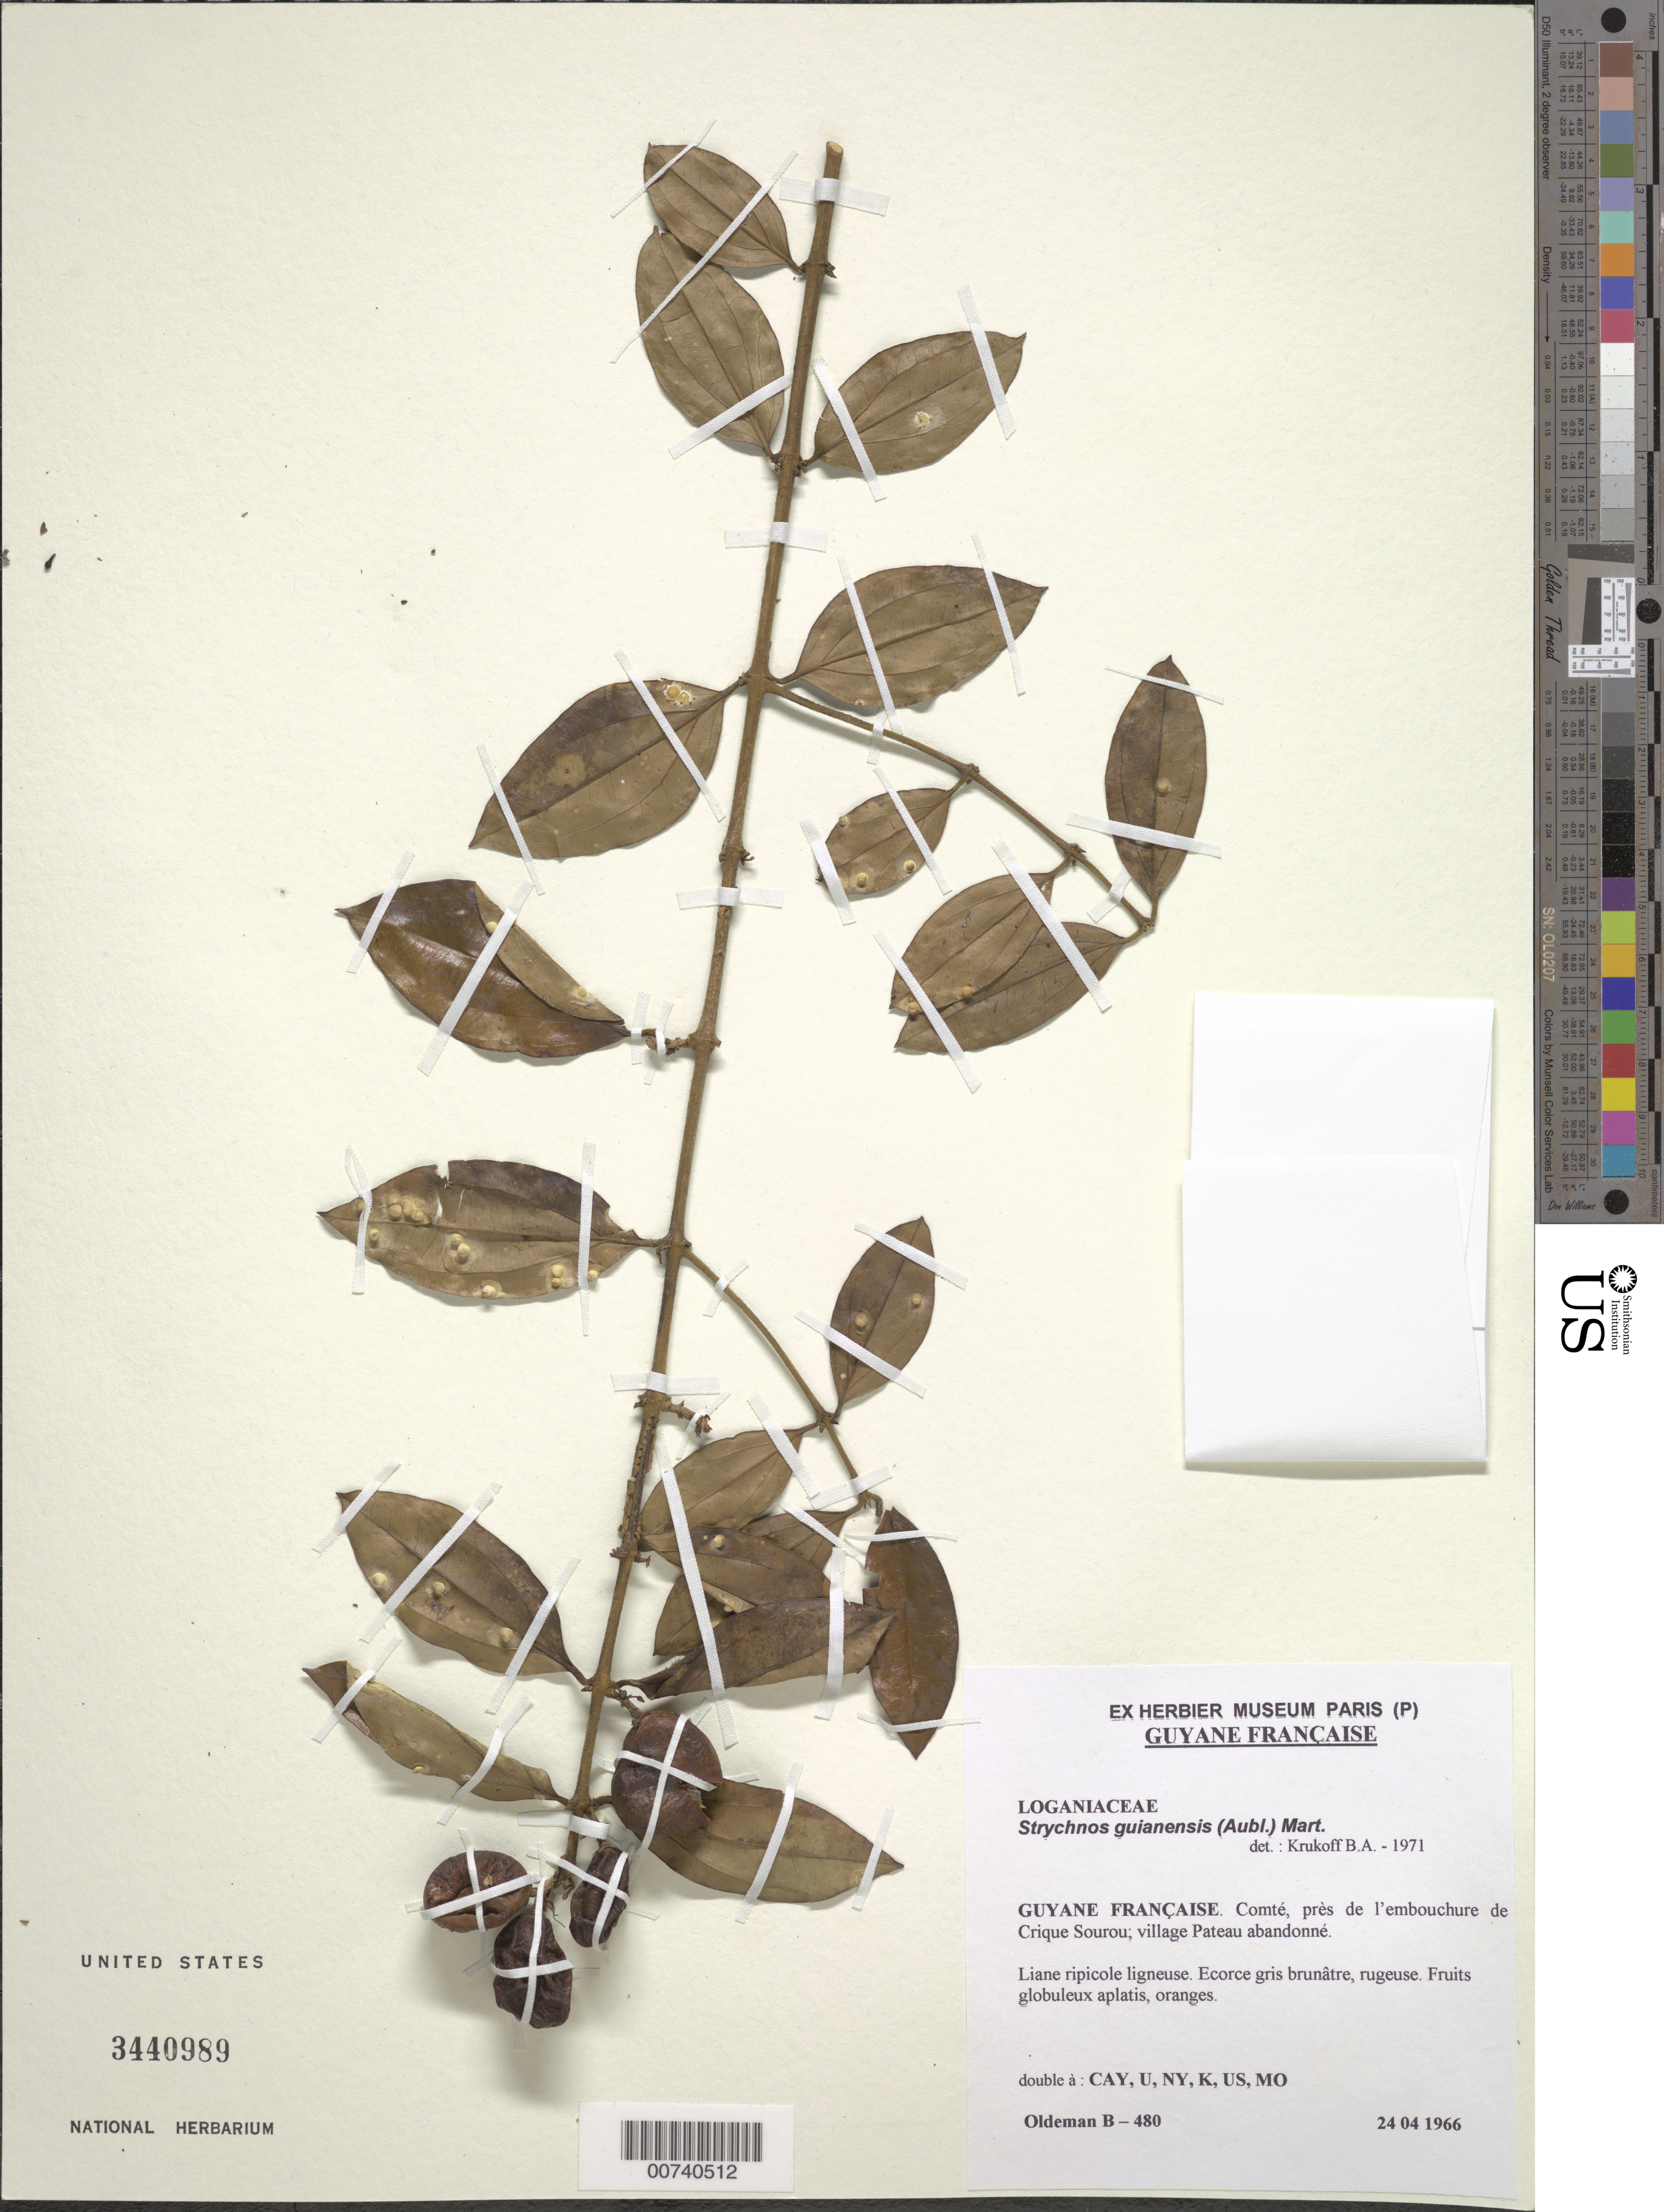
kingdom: Plantae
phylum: Tracheophyta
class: Magnoliopsida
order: Gentianales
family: Loganiaceae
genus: Strychnos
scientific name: Strychnos guianensis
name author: (Aubl.) Mart.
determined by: Krukoff, B. A.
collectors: R. Oldeman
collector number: B 480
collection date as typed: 24-Apr-66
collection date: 1966-04-24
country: French Guiana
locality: Comté, Crique Sourou, Village Pateau (abandoned)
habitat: Along bank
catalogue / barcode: US 3440989